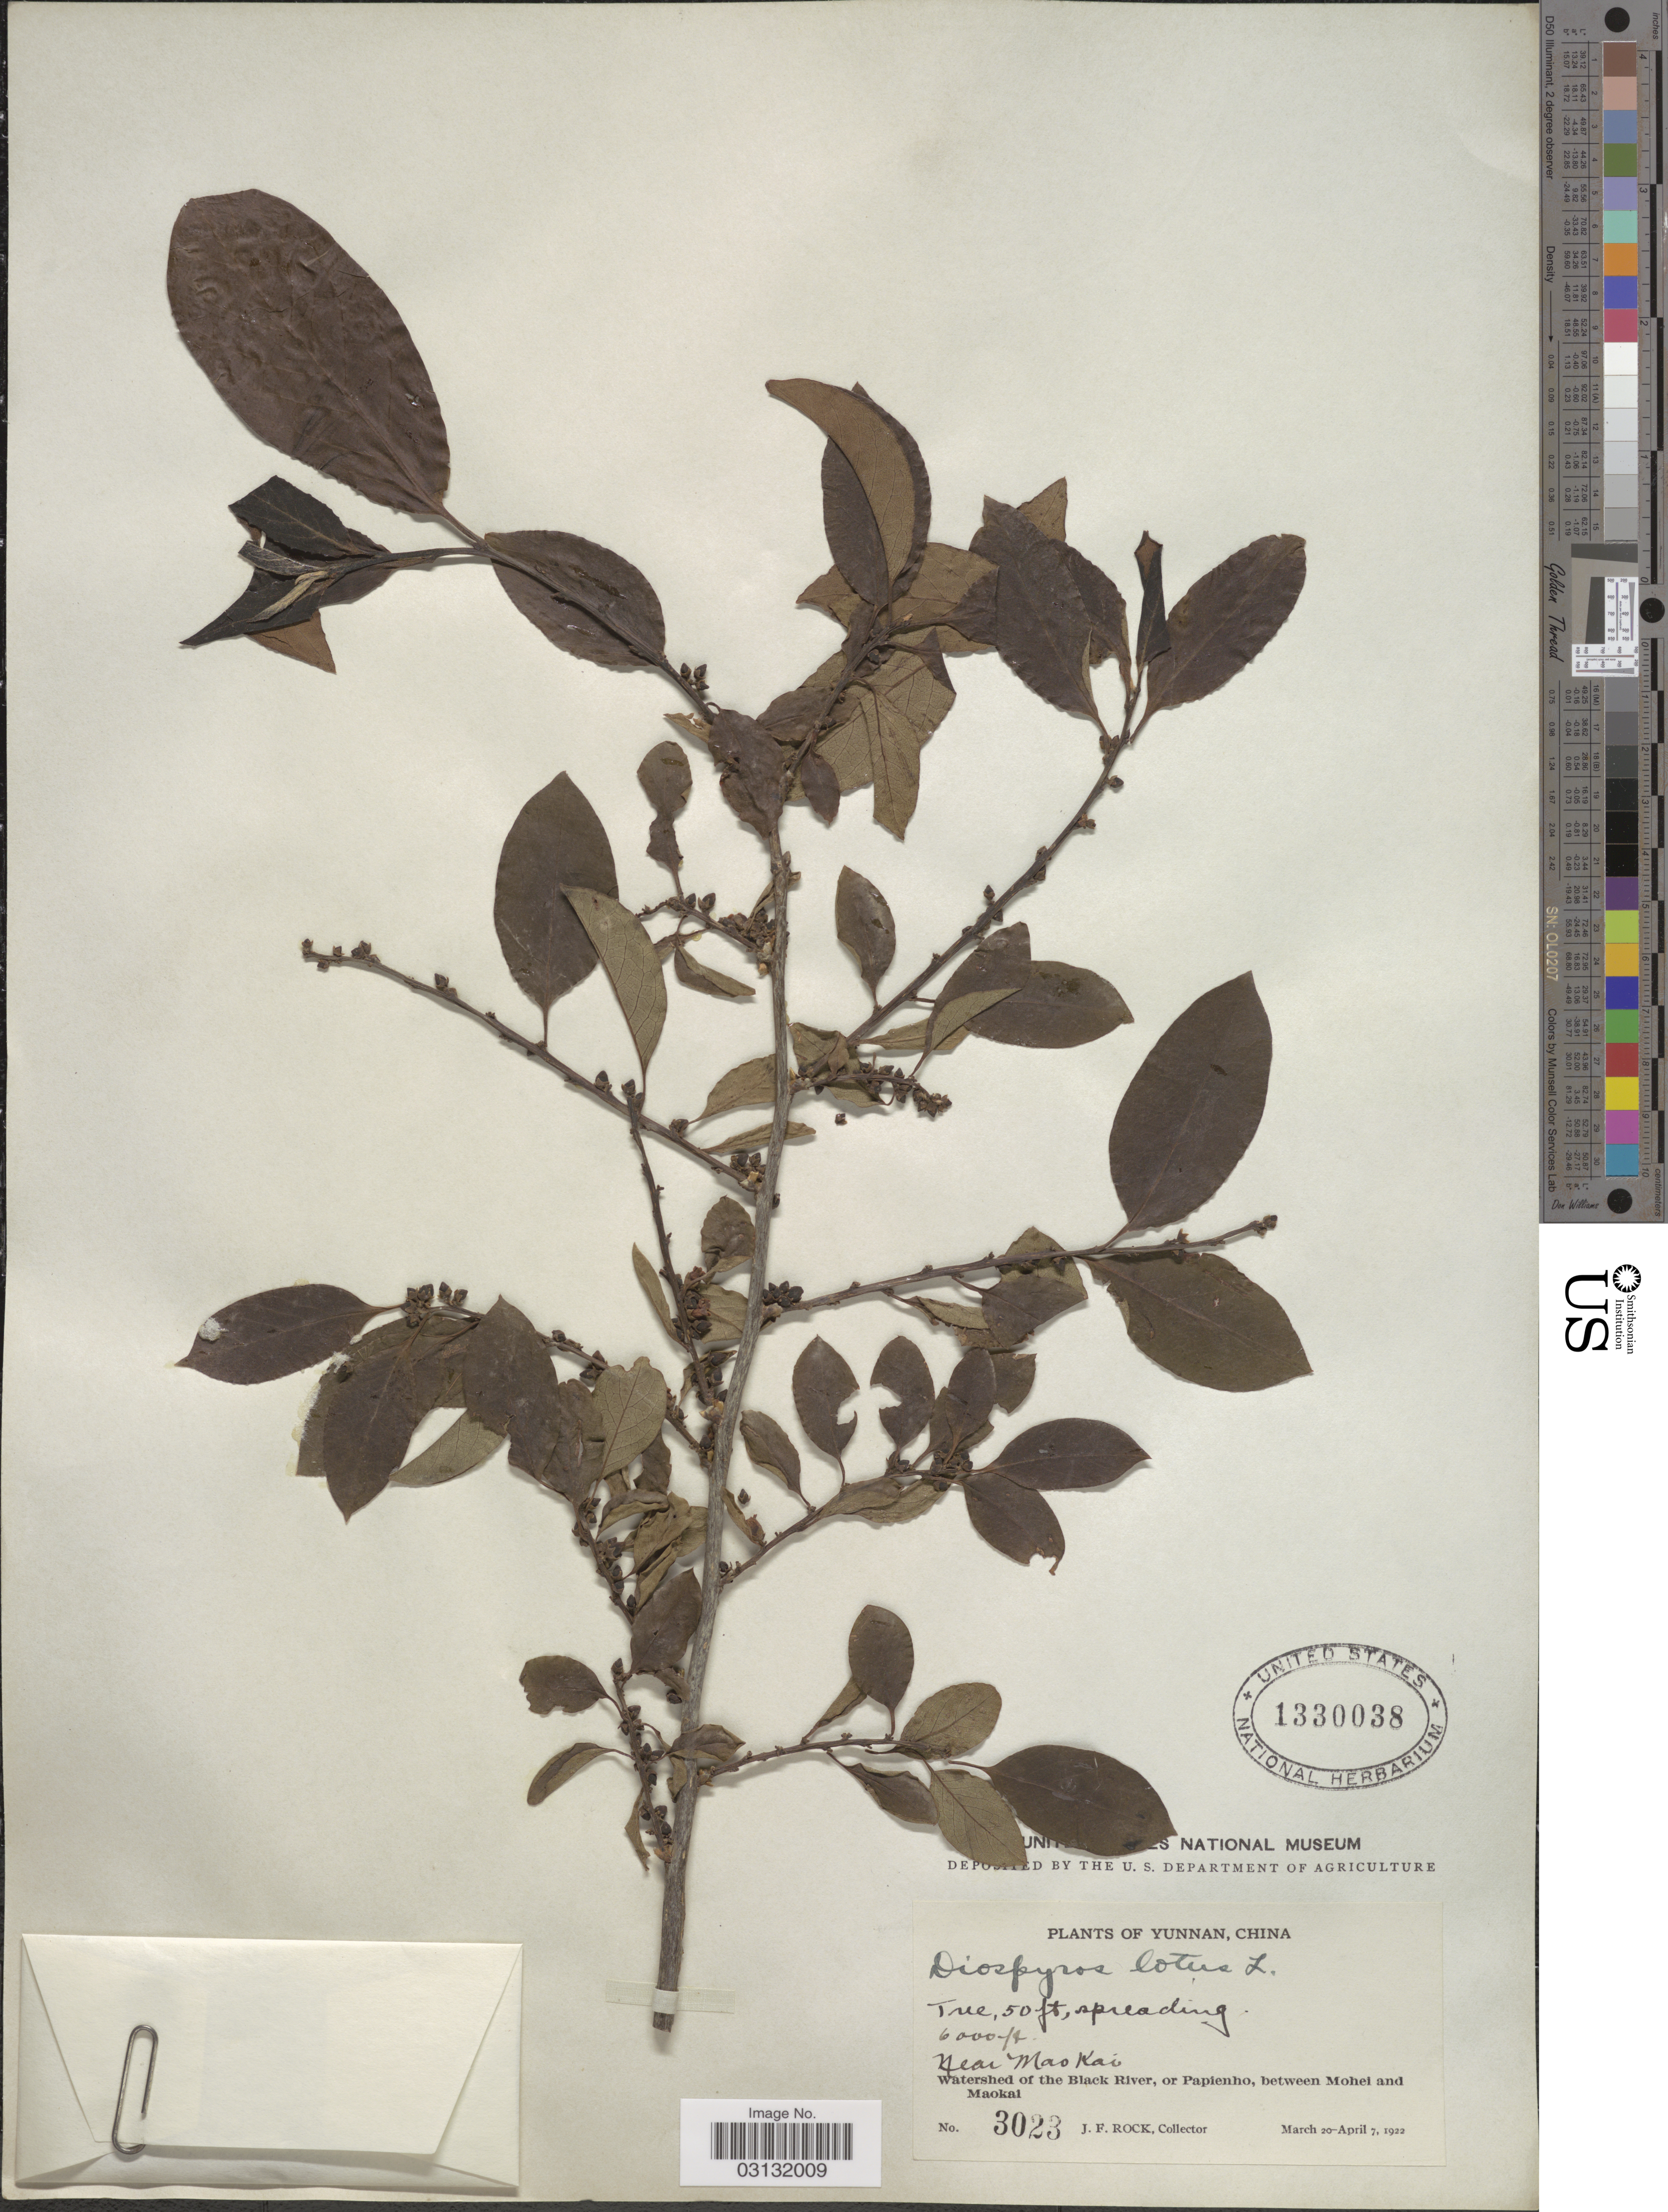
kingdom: Plantae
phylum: Tracheophyta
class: Magnoliopsida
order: Ericales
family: Ebenaceae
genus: Diospyros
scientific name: Diospyros lotus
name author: L.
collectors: J. Rock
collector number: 3023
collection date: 1922-03-20/1922-04-07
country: China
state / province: Yunnan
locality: Near Mao Kai, Watershed of the Black River, or Papienho, between Mohei and Maokai.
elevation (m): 1829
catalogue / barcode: US 1330038